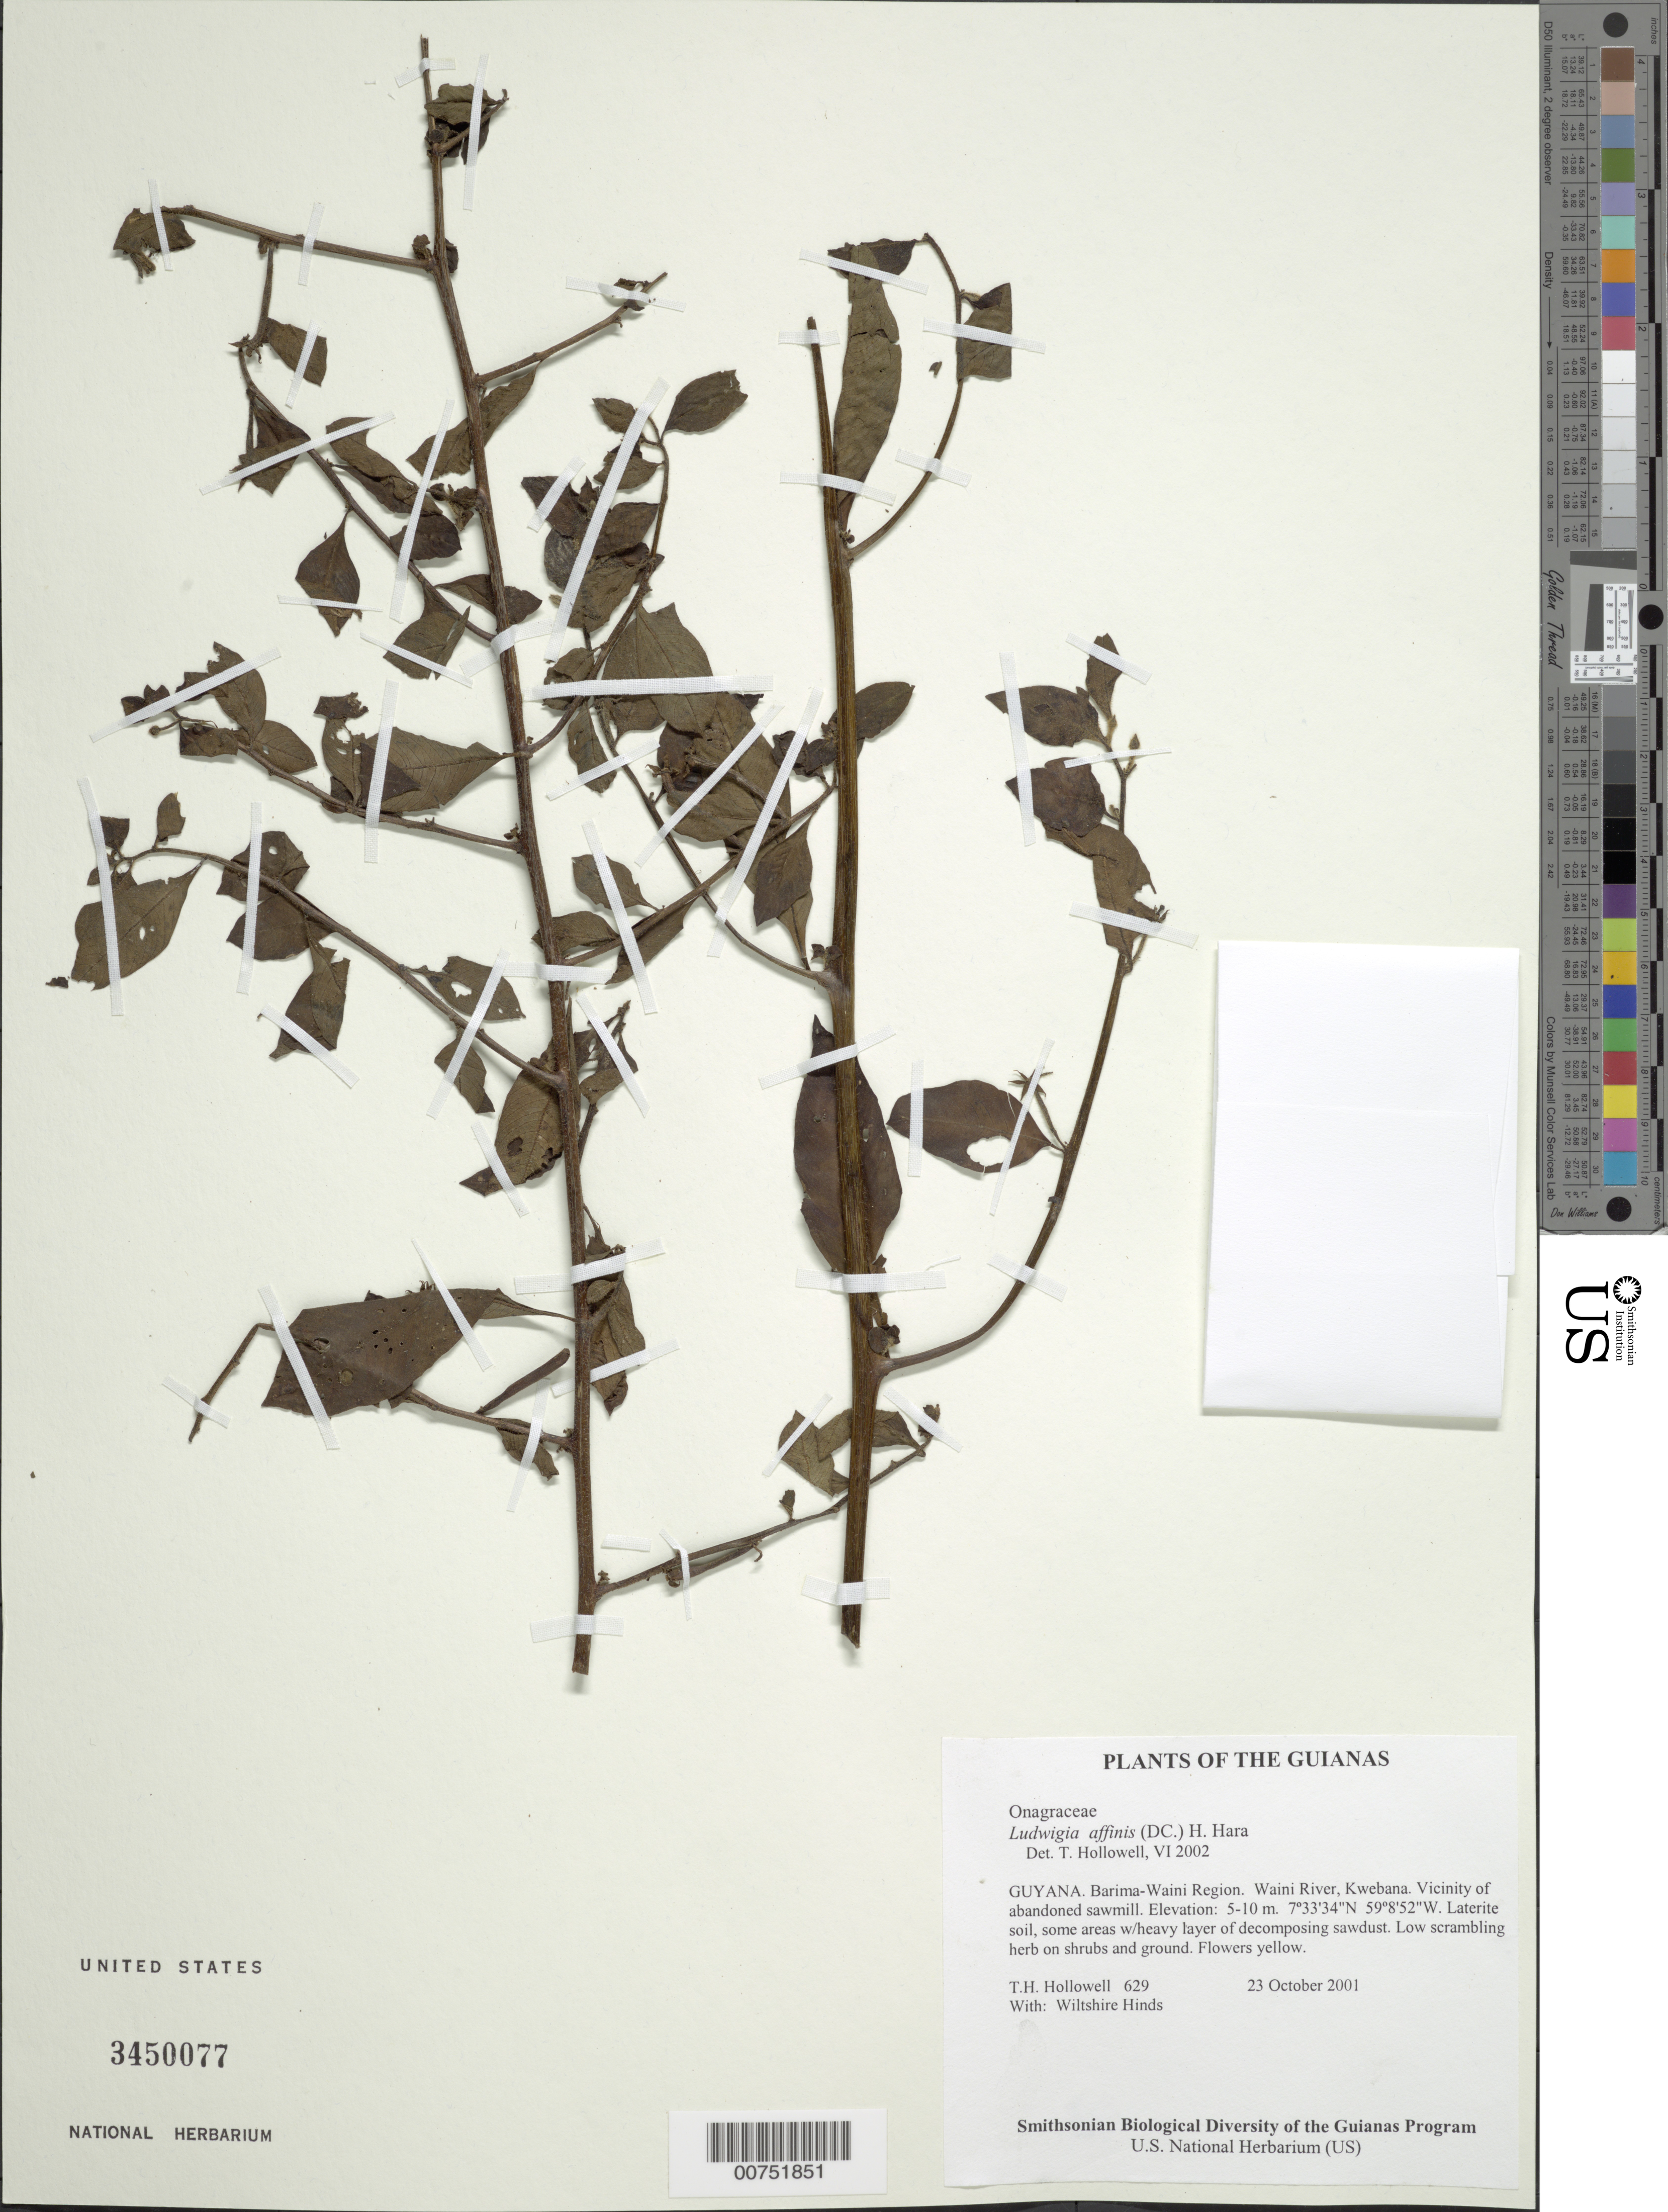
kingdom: Plantae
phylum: Tracheophyta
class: Magnoliopsida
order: Myrtales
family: Onagraceae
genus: Ludwigia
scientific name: Ludwigia affinis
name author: (DC.) H. Hara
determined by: Hollowell, T. H., (BOT), Smithsonian Institution - National Museum of Natural History (UNITED STATES)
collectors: T. Hollowell & W. Hinds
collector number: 629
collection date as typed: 23 October 2001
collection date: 2001-10-23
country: Guyana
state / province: Barima-Waini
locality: Waini River, Kwebana. Vicinity of abandoned sawmill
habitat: Laterite soil, some areas w/heavy layer of decomposing sawdust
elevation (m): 5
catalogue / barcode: US 3450077